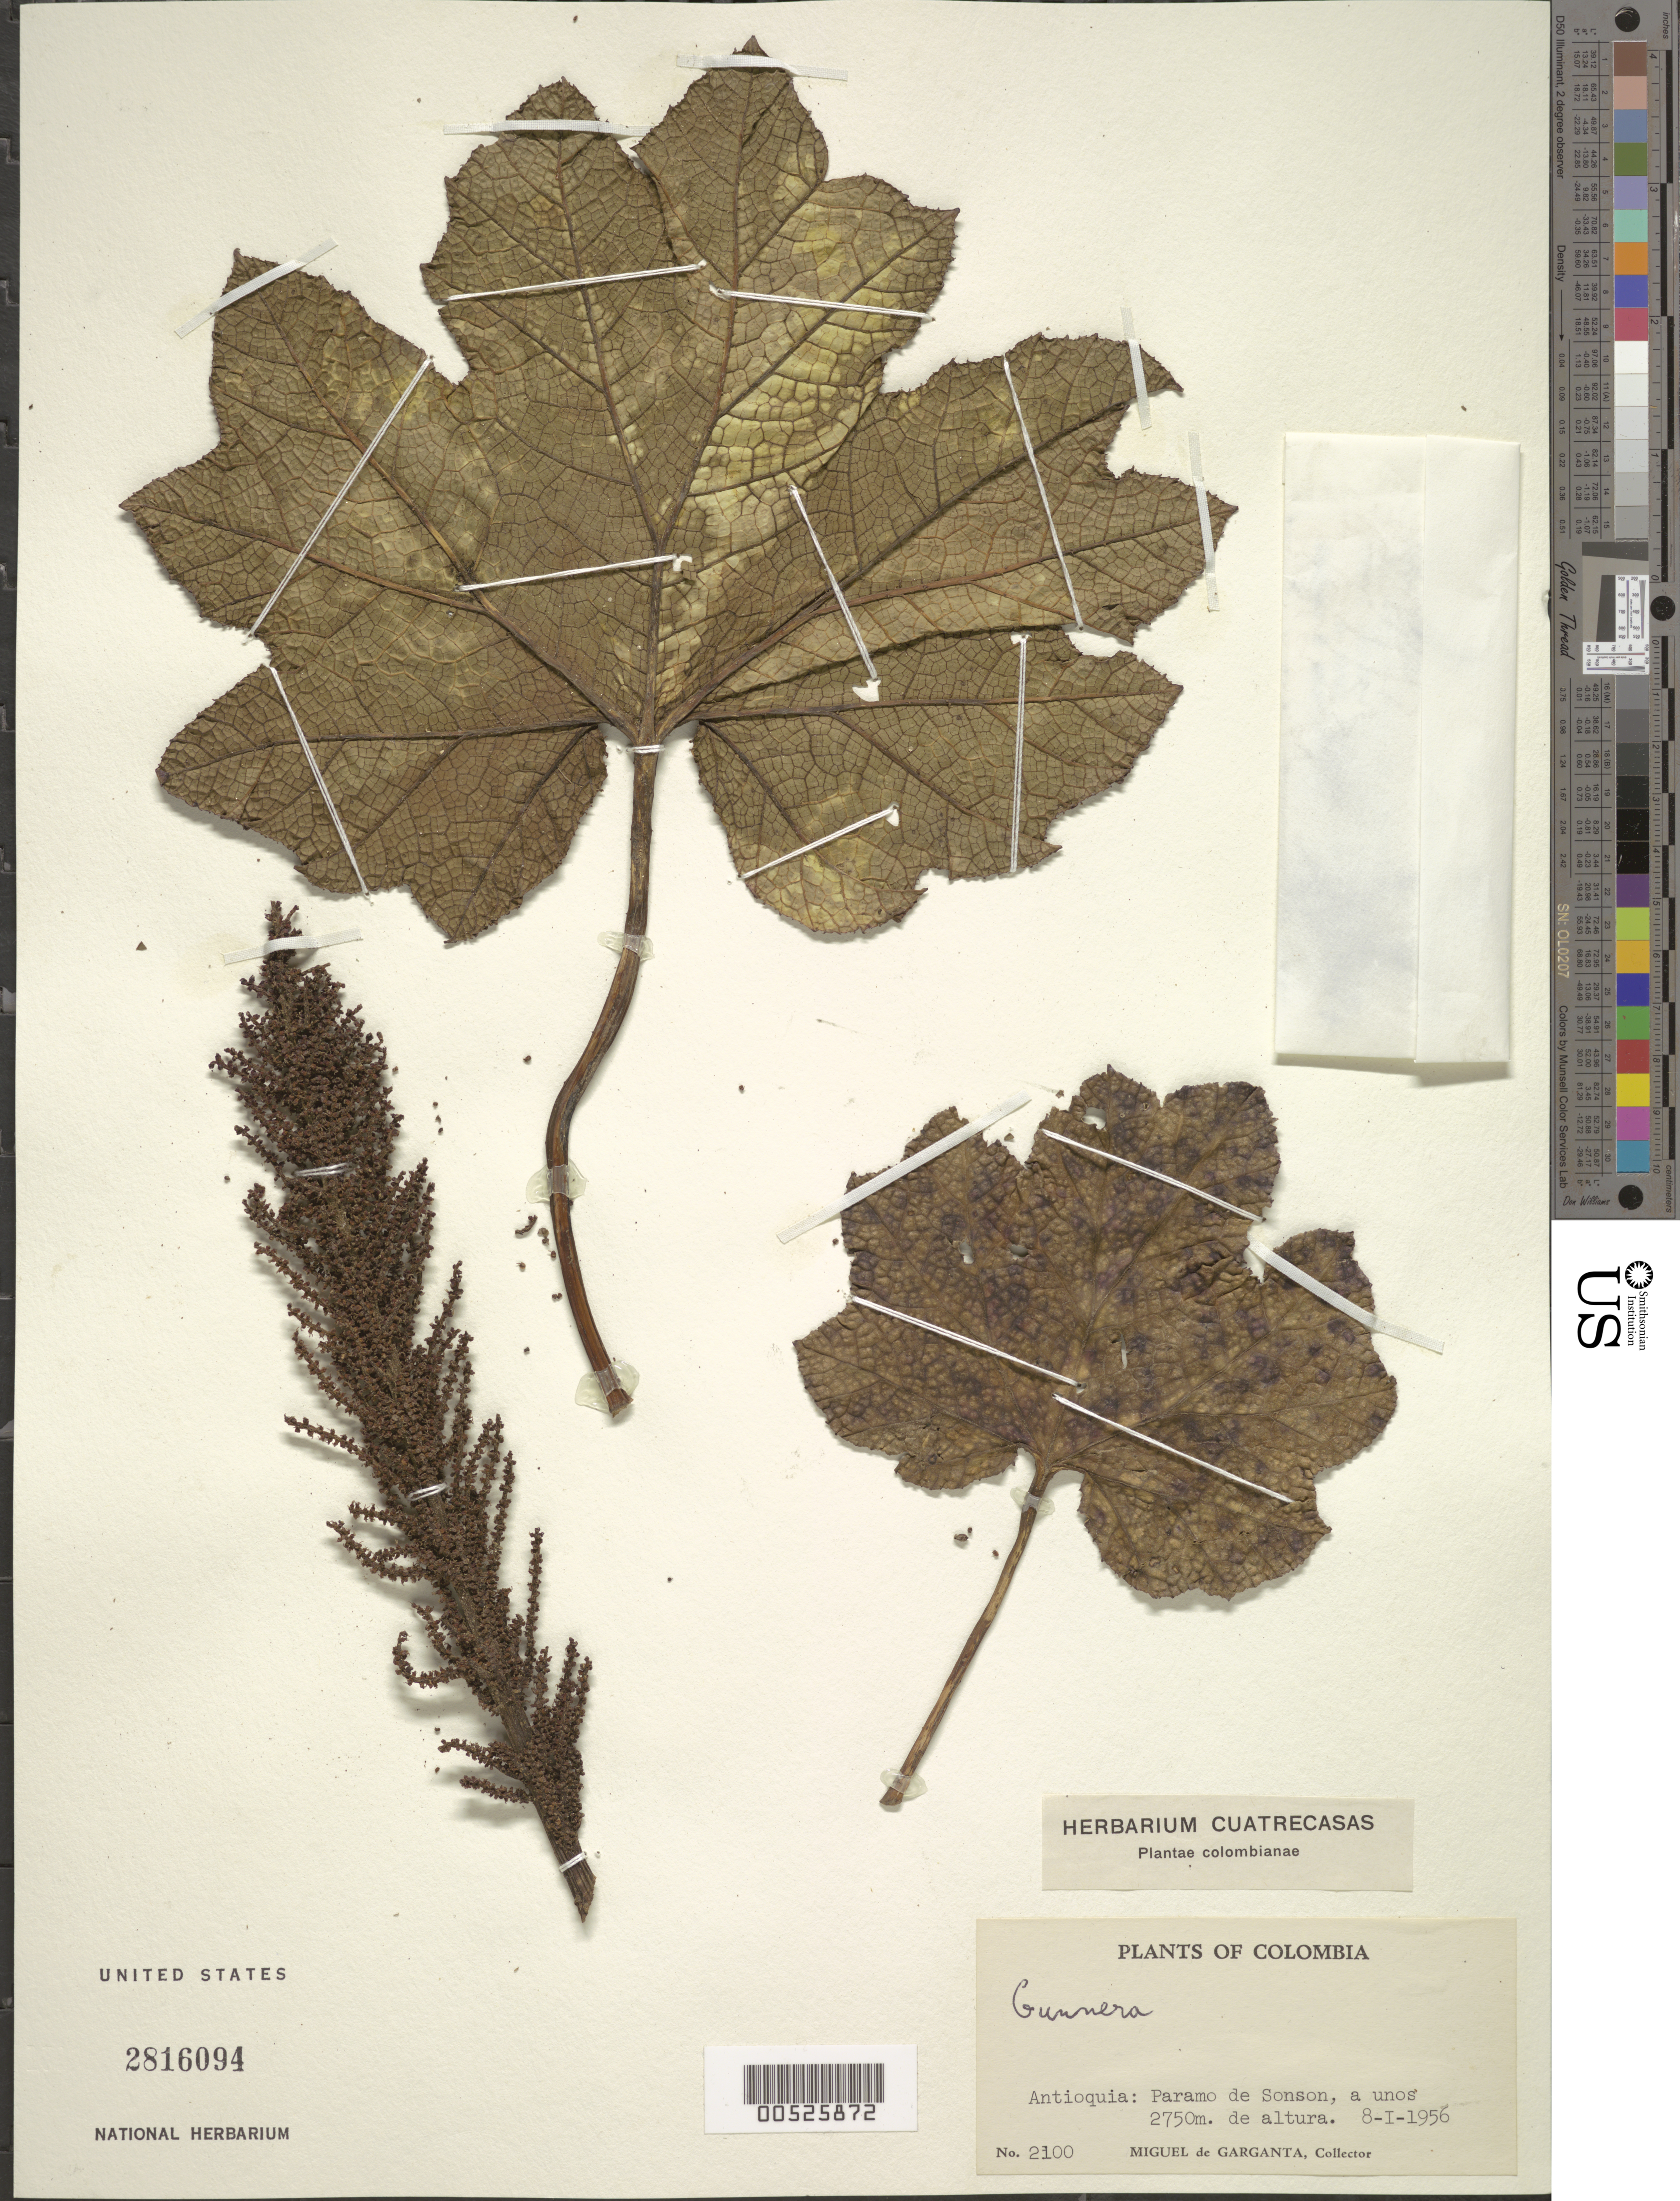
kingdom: Plantae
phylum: Tracheophyta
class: Magnoliopsida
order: Gunnerales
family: Gunneraceae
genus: Gunnera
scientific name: Gunnera sp.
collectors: M. Garganta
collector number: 2100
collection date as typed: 08 Jan 1956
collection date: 1956-01-08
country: Colombia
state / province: Antioquia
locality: Páramo de Sonsón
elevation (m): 2750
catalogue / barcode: US 2816094